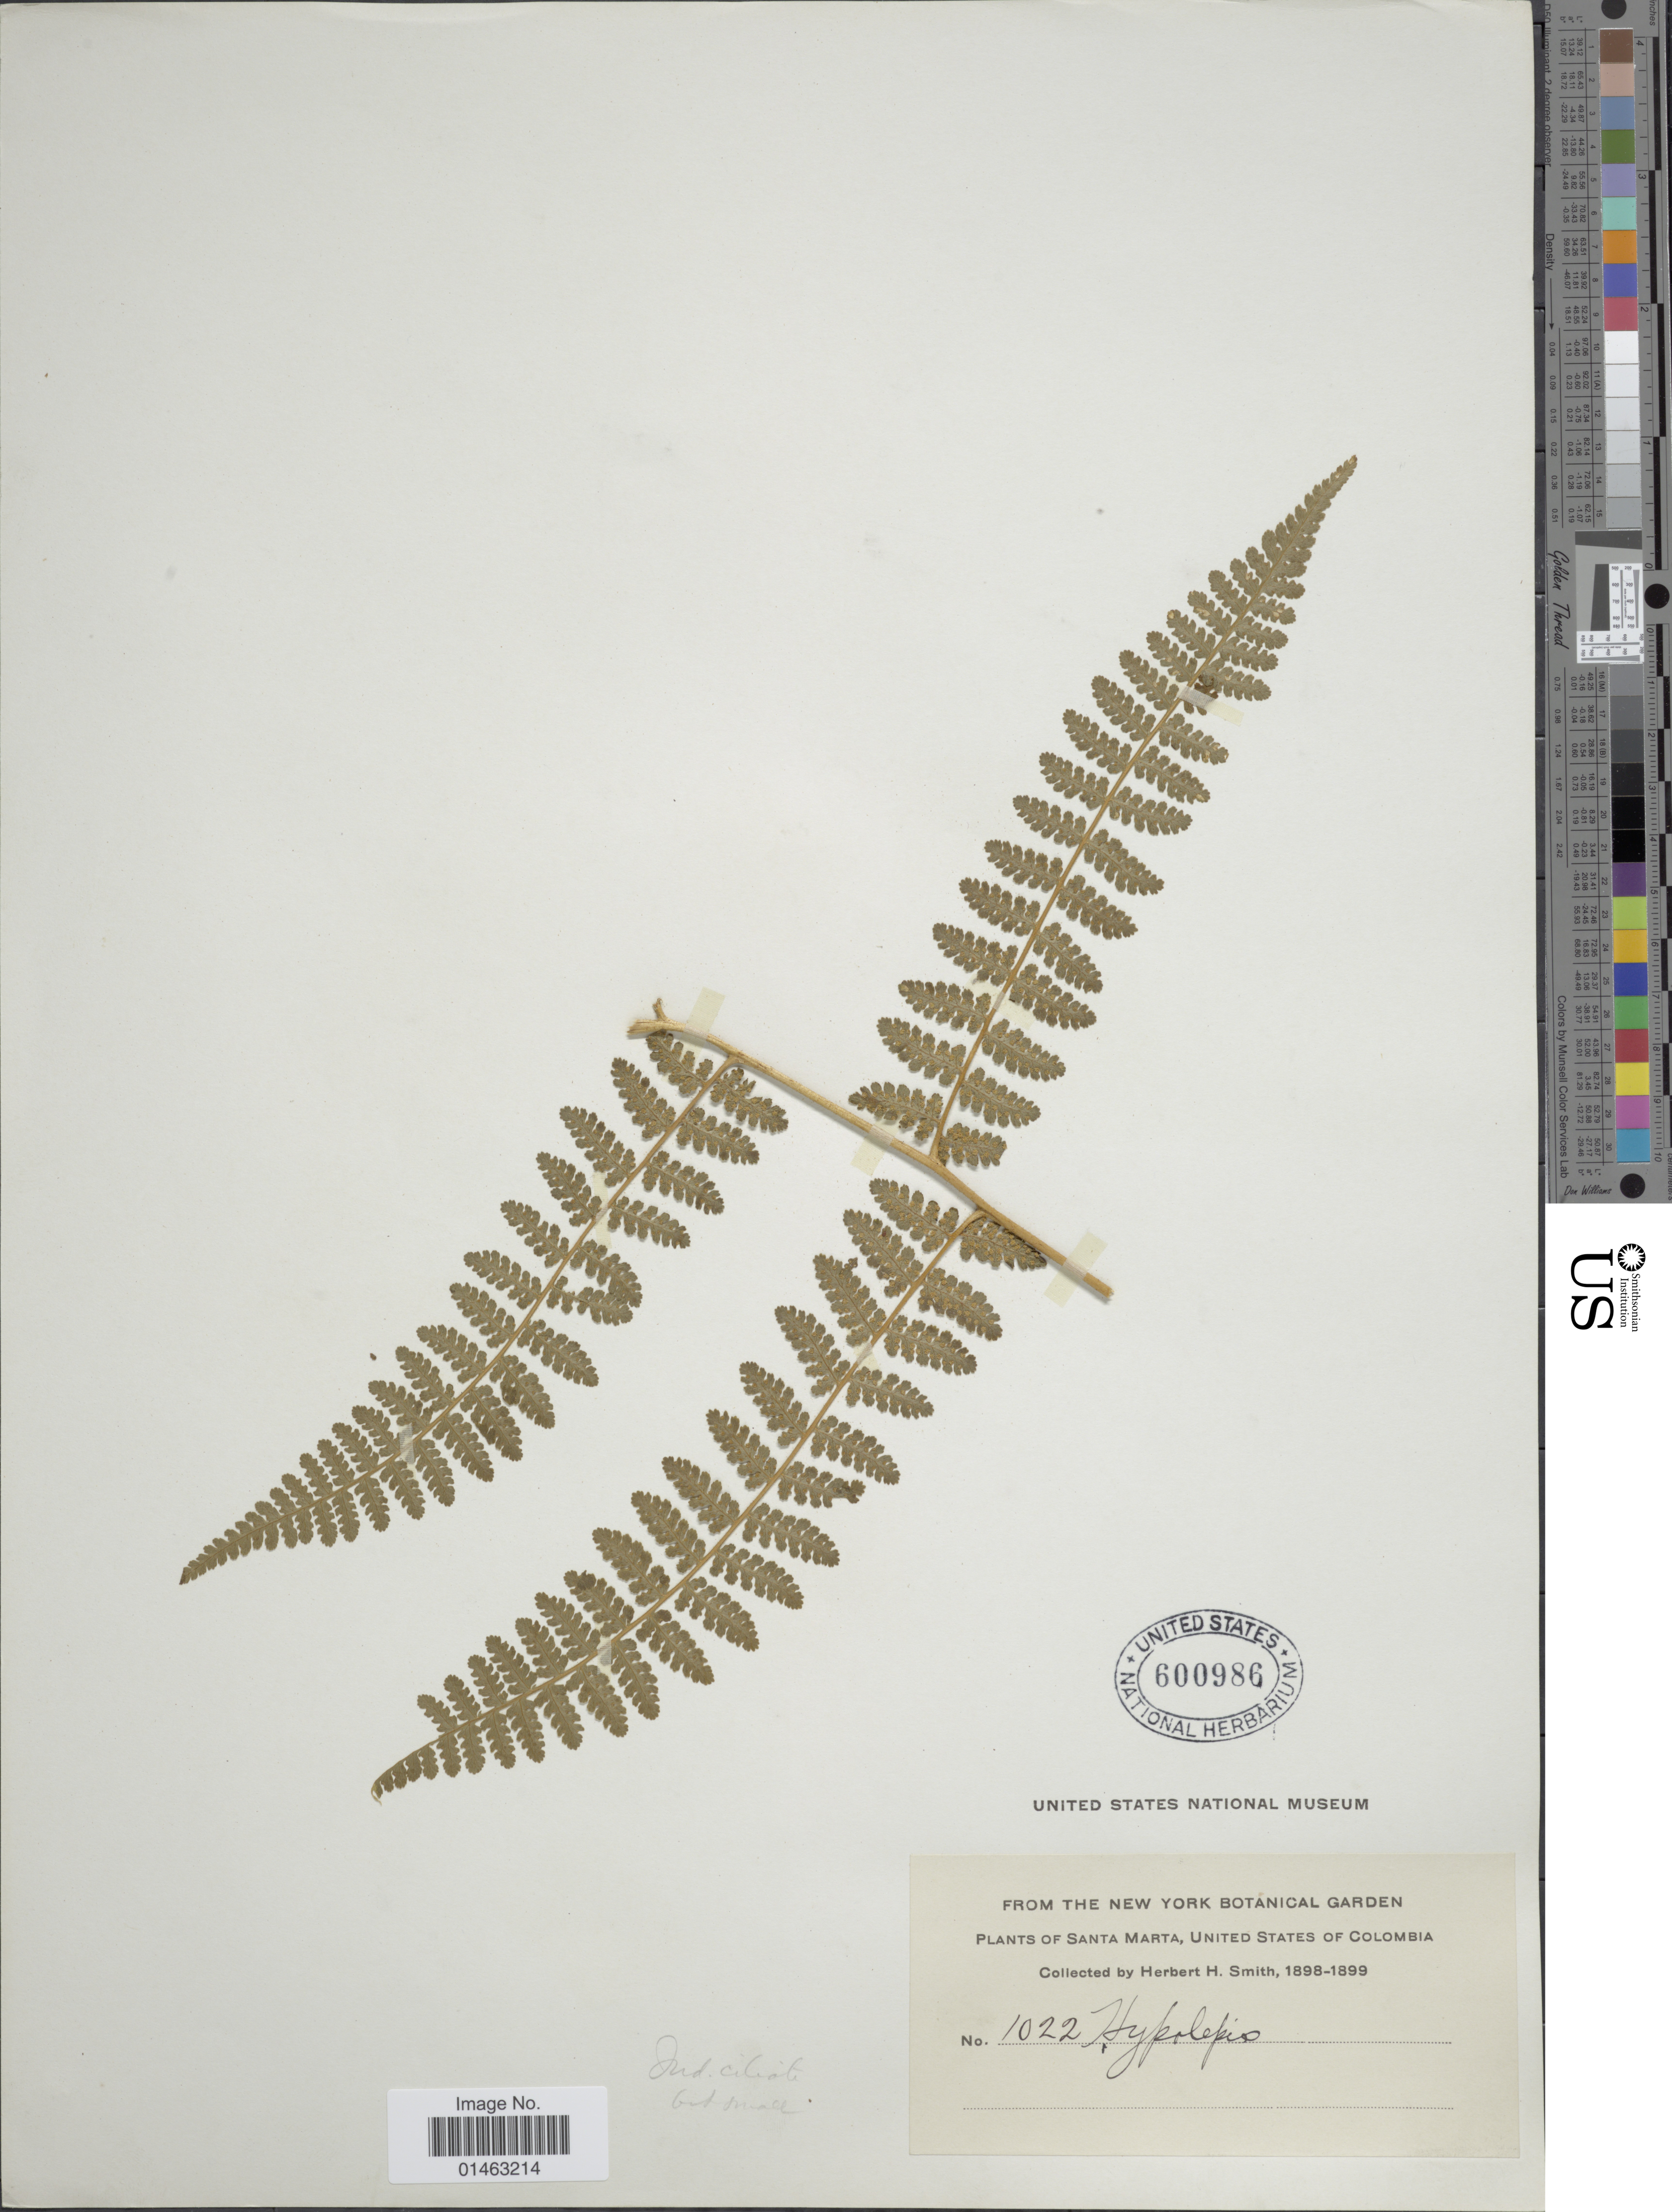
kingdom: Plantae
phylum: Tracheophyta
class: Polypodiopsida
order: Polypodiales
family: Dennstaedtiaceae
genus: Hypolepis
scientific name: Hypolepis viscosa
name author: H. Karst.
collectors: H. H. Smith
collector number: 1022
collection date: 1898/1899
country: Colombia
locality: Santa Marta, United States of Colombia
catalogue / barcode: US 600986